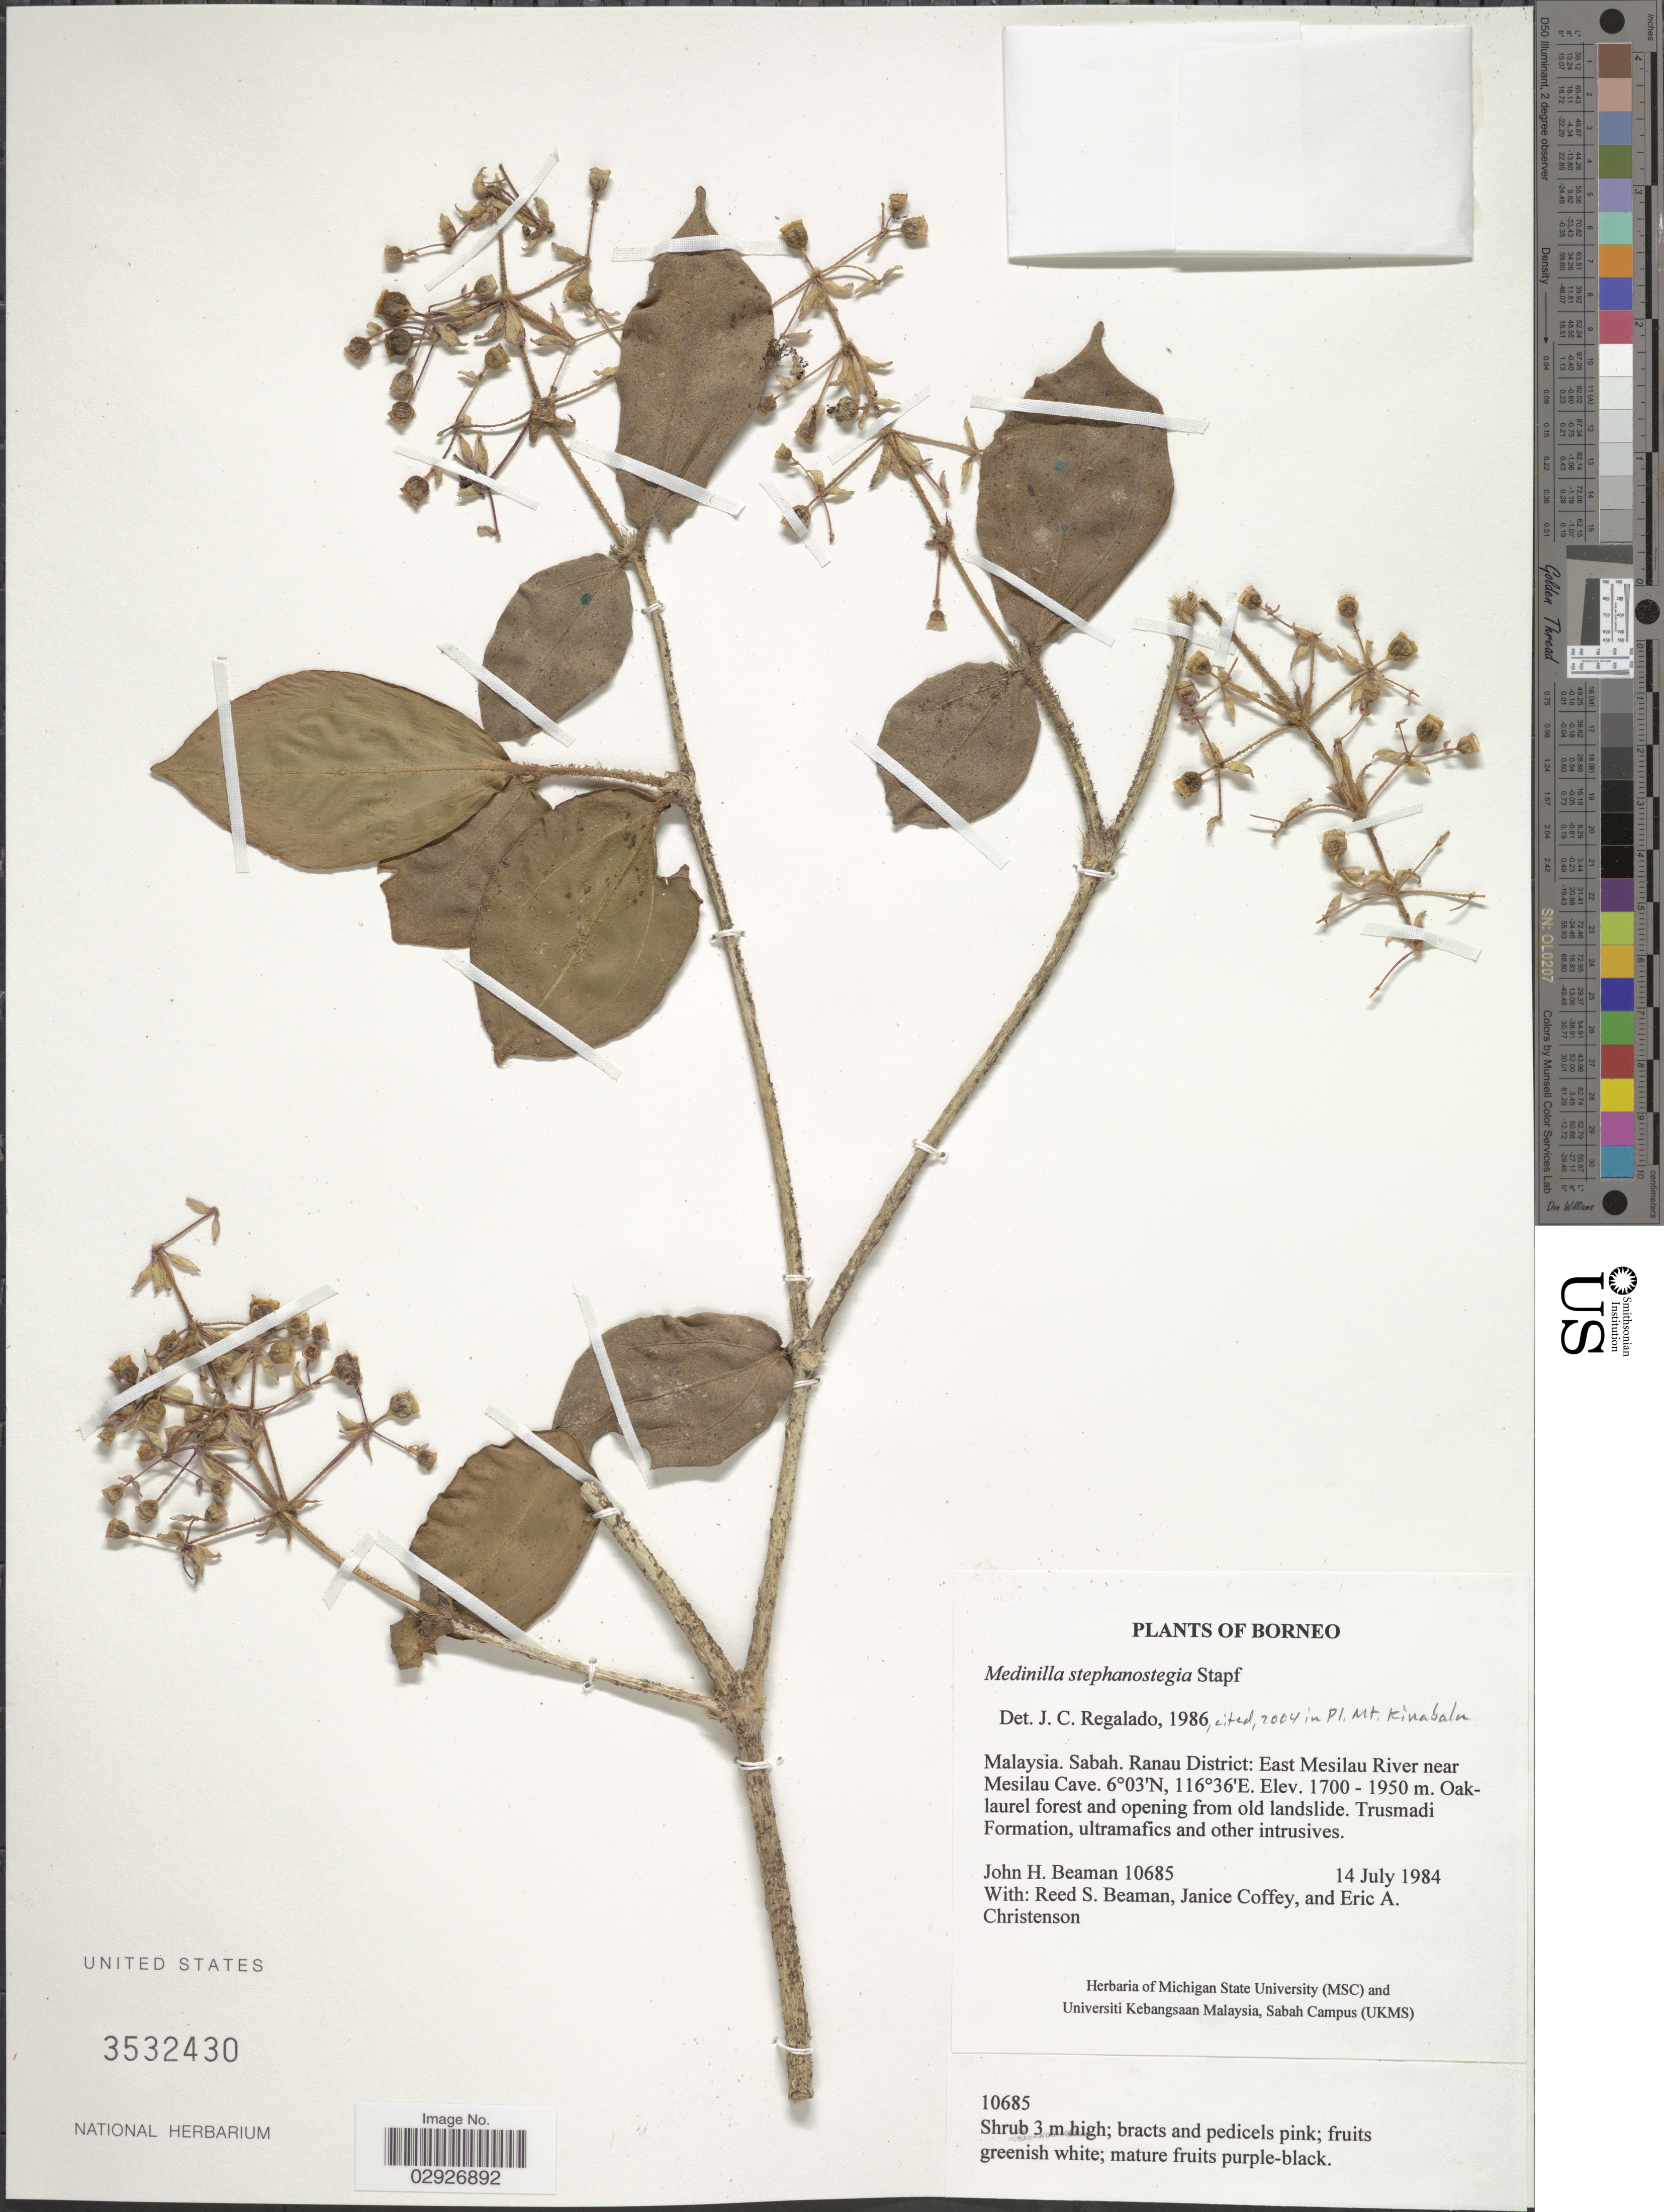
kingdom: Plantae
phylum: Tracheophyta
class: Magnoliopsida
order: Myrtales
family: Melastomataceae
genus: Medinilla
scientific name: Medinilla stephanostegia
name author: Stapf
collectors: J. H. Beaman, R. S. Beaman, J. Coffey & E. A. Christenson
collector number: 10685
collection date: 1984-07-14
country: Malaysia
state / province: Sabah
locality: Borneo. Ranau District: East Mesilau River near Mesilau Cave.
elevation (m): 1700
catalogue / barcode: US 3532430